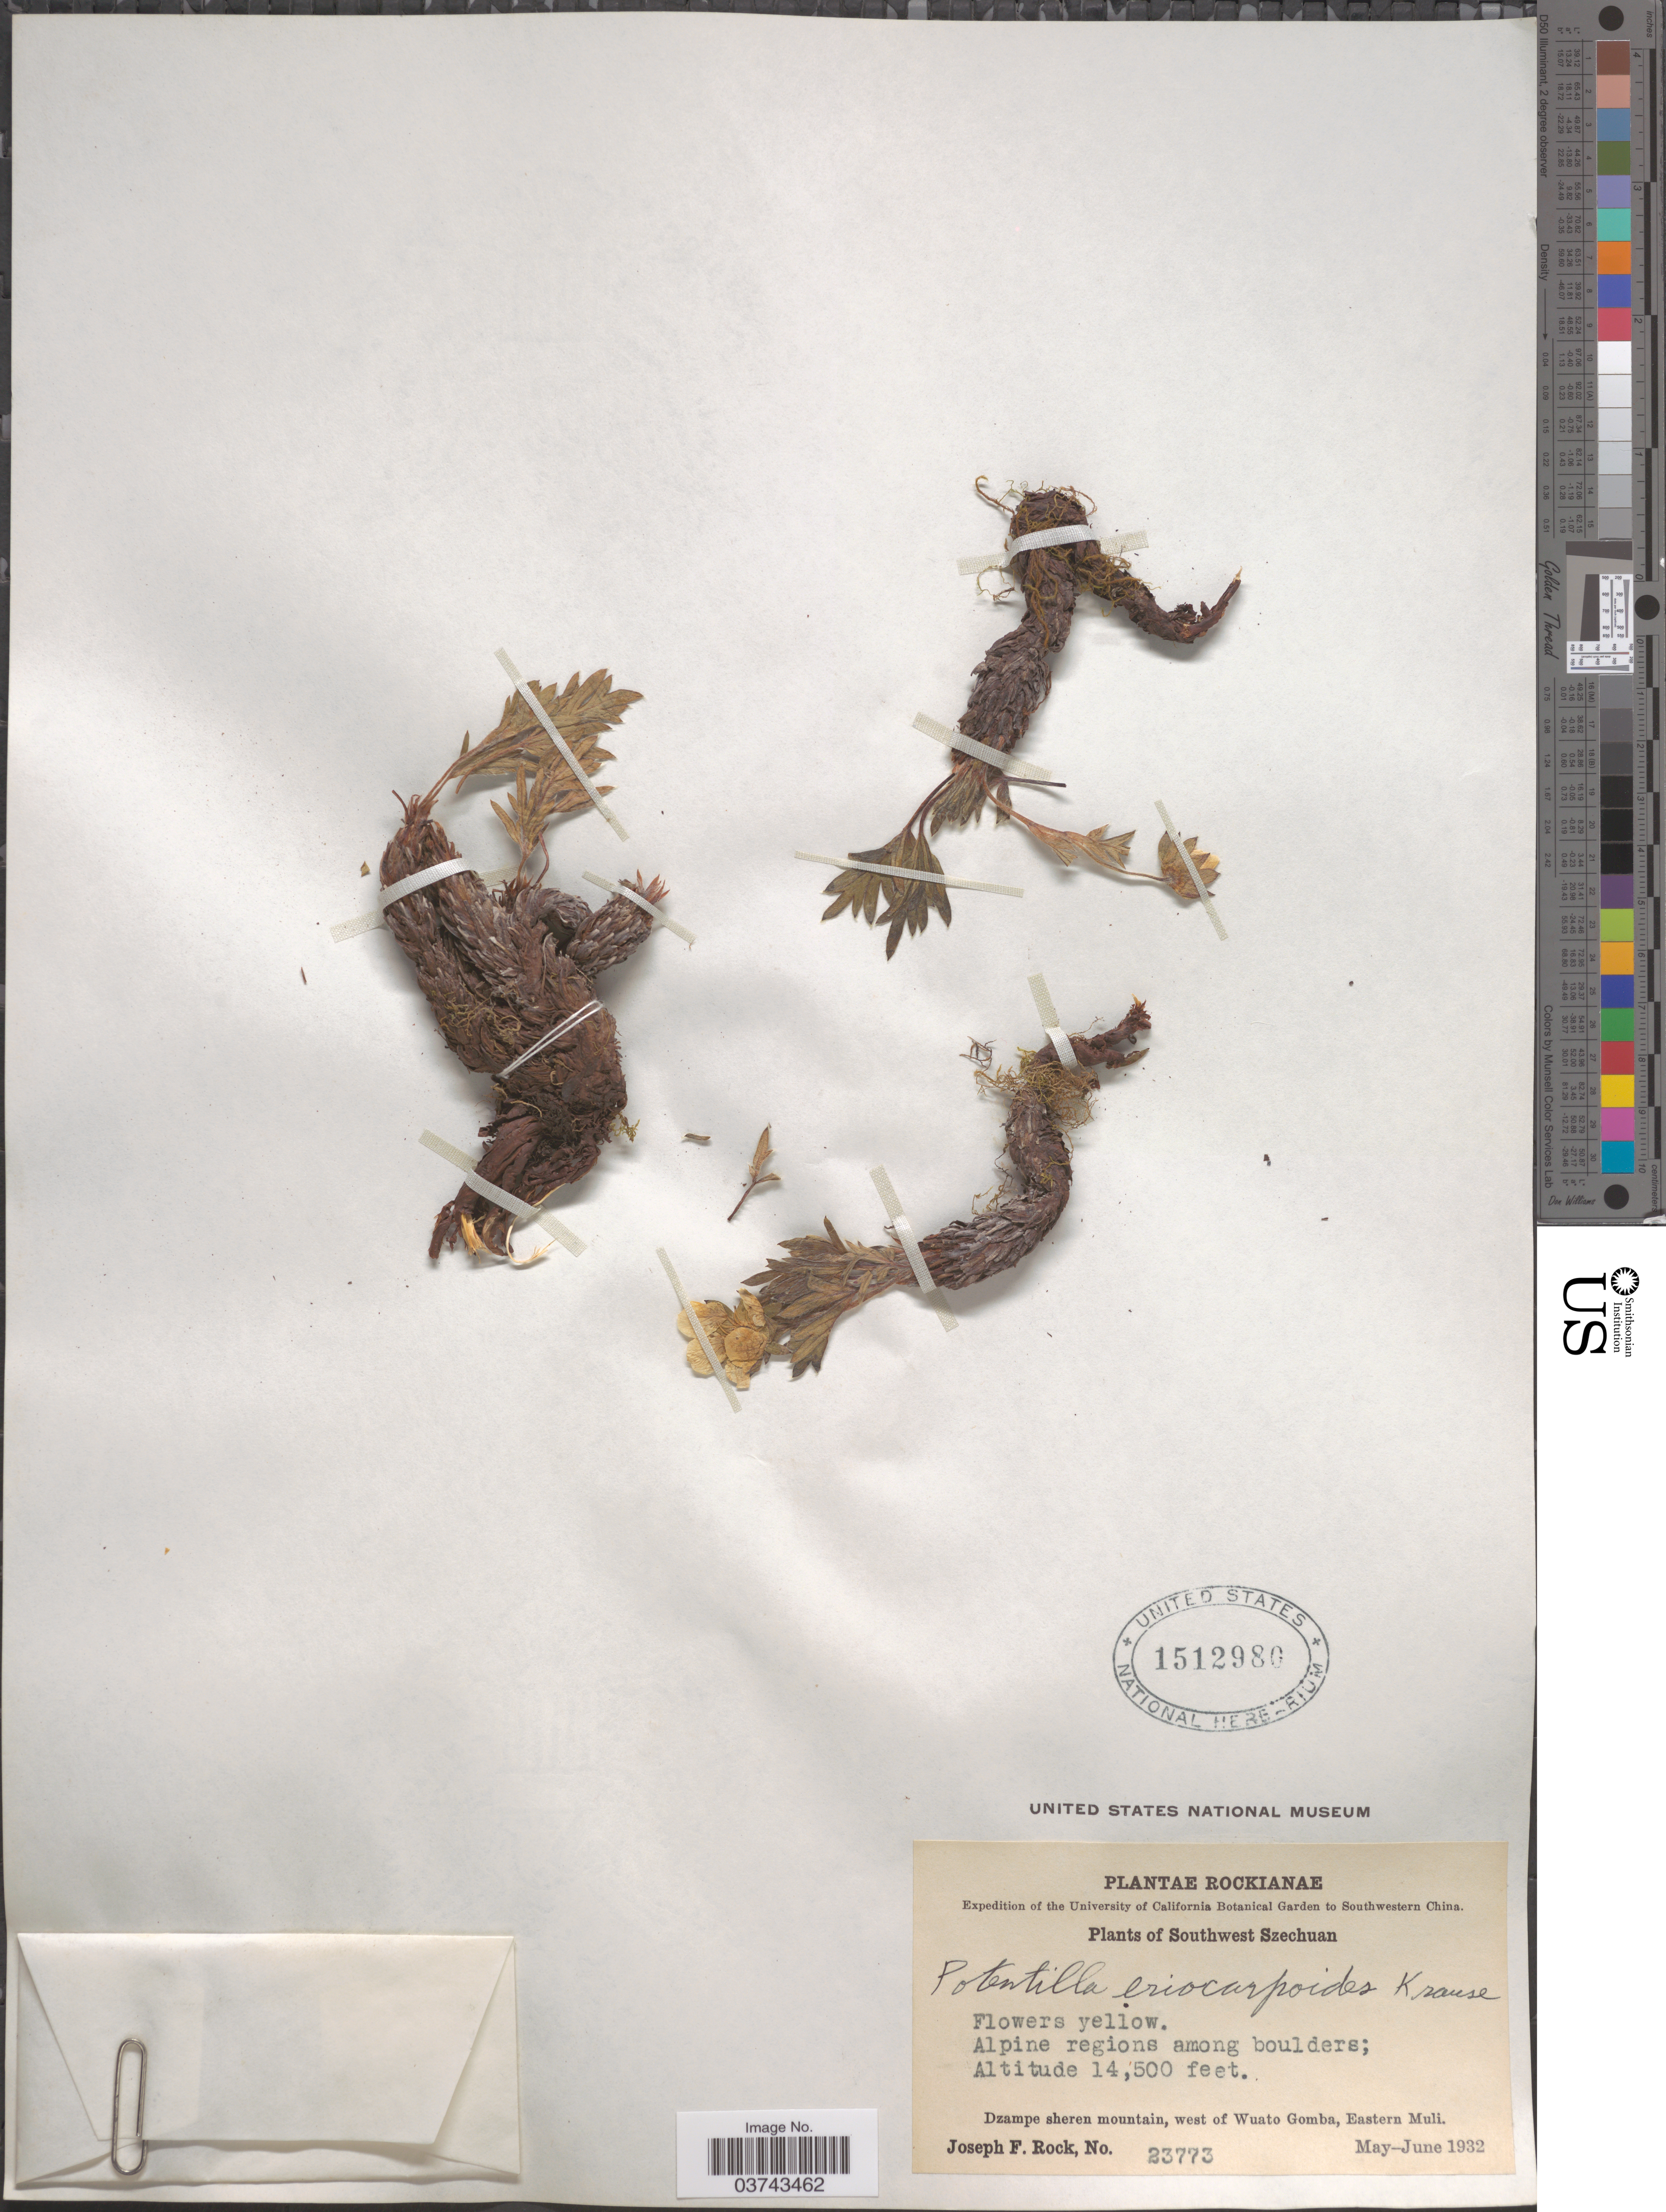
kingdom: Plantae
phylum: Tracheophyta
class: Magnoliopsida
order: Rosales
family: Rosaceae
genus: Potentilla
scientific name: Potentilla eriocarpoides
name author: J. Krause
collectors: J. F. Rock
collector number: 23773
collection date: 1932-05/1932-06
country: China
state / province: Sichuan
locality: Southwestern China. Southwest Szechuan. Dzampe sheren mountain, west of Wuato Gomba, Eastern Muli.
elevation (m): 4420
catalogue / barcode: US 1512980